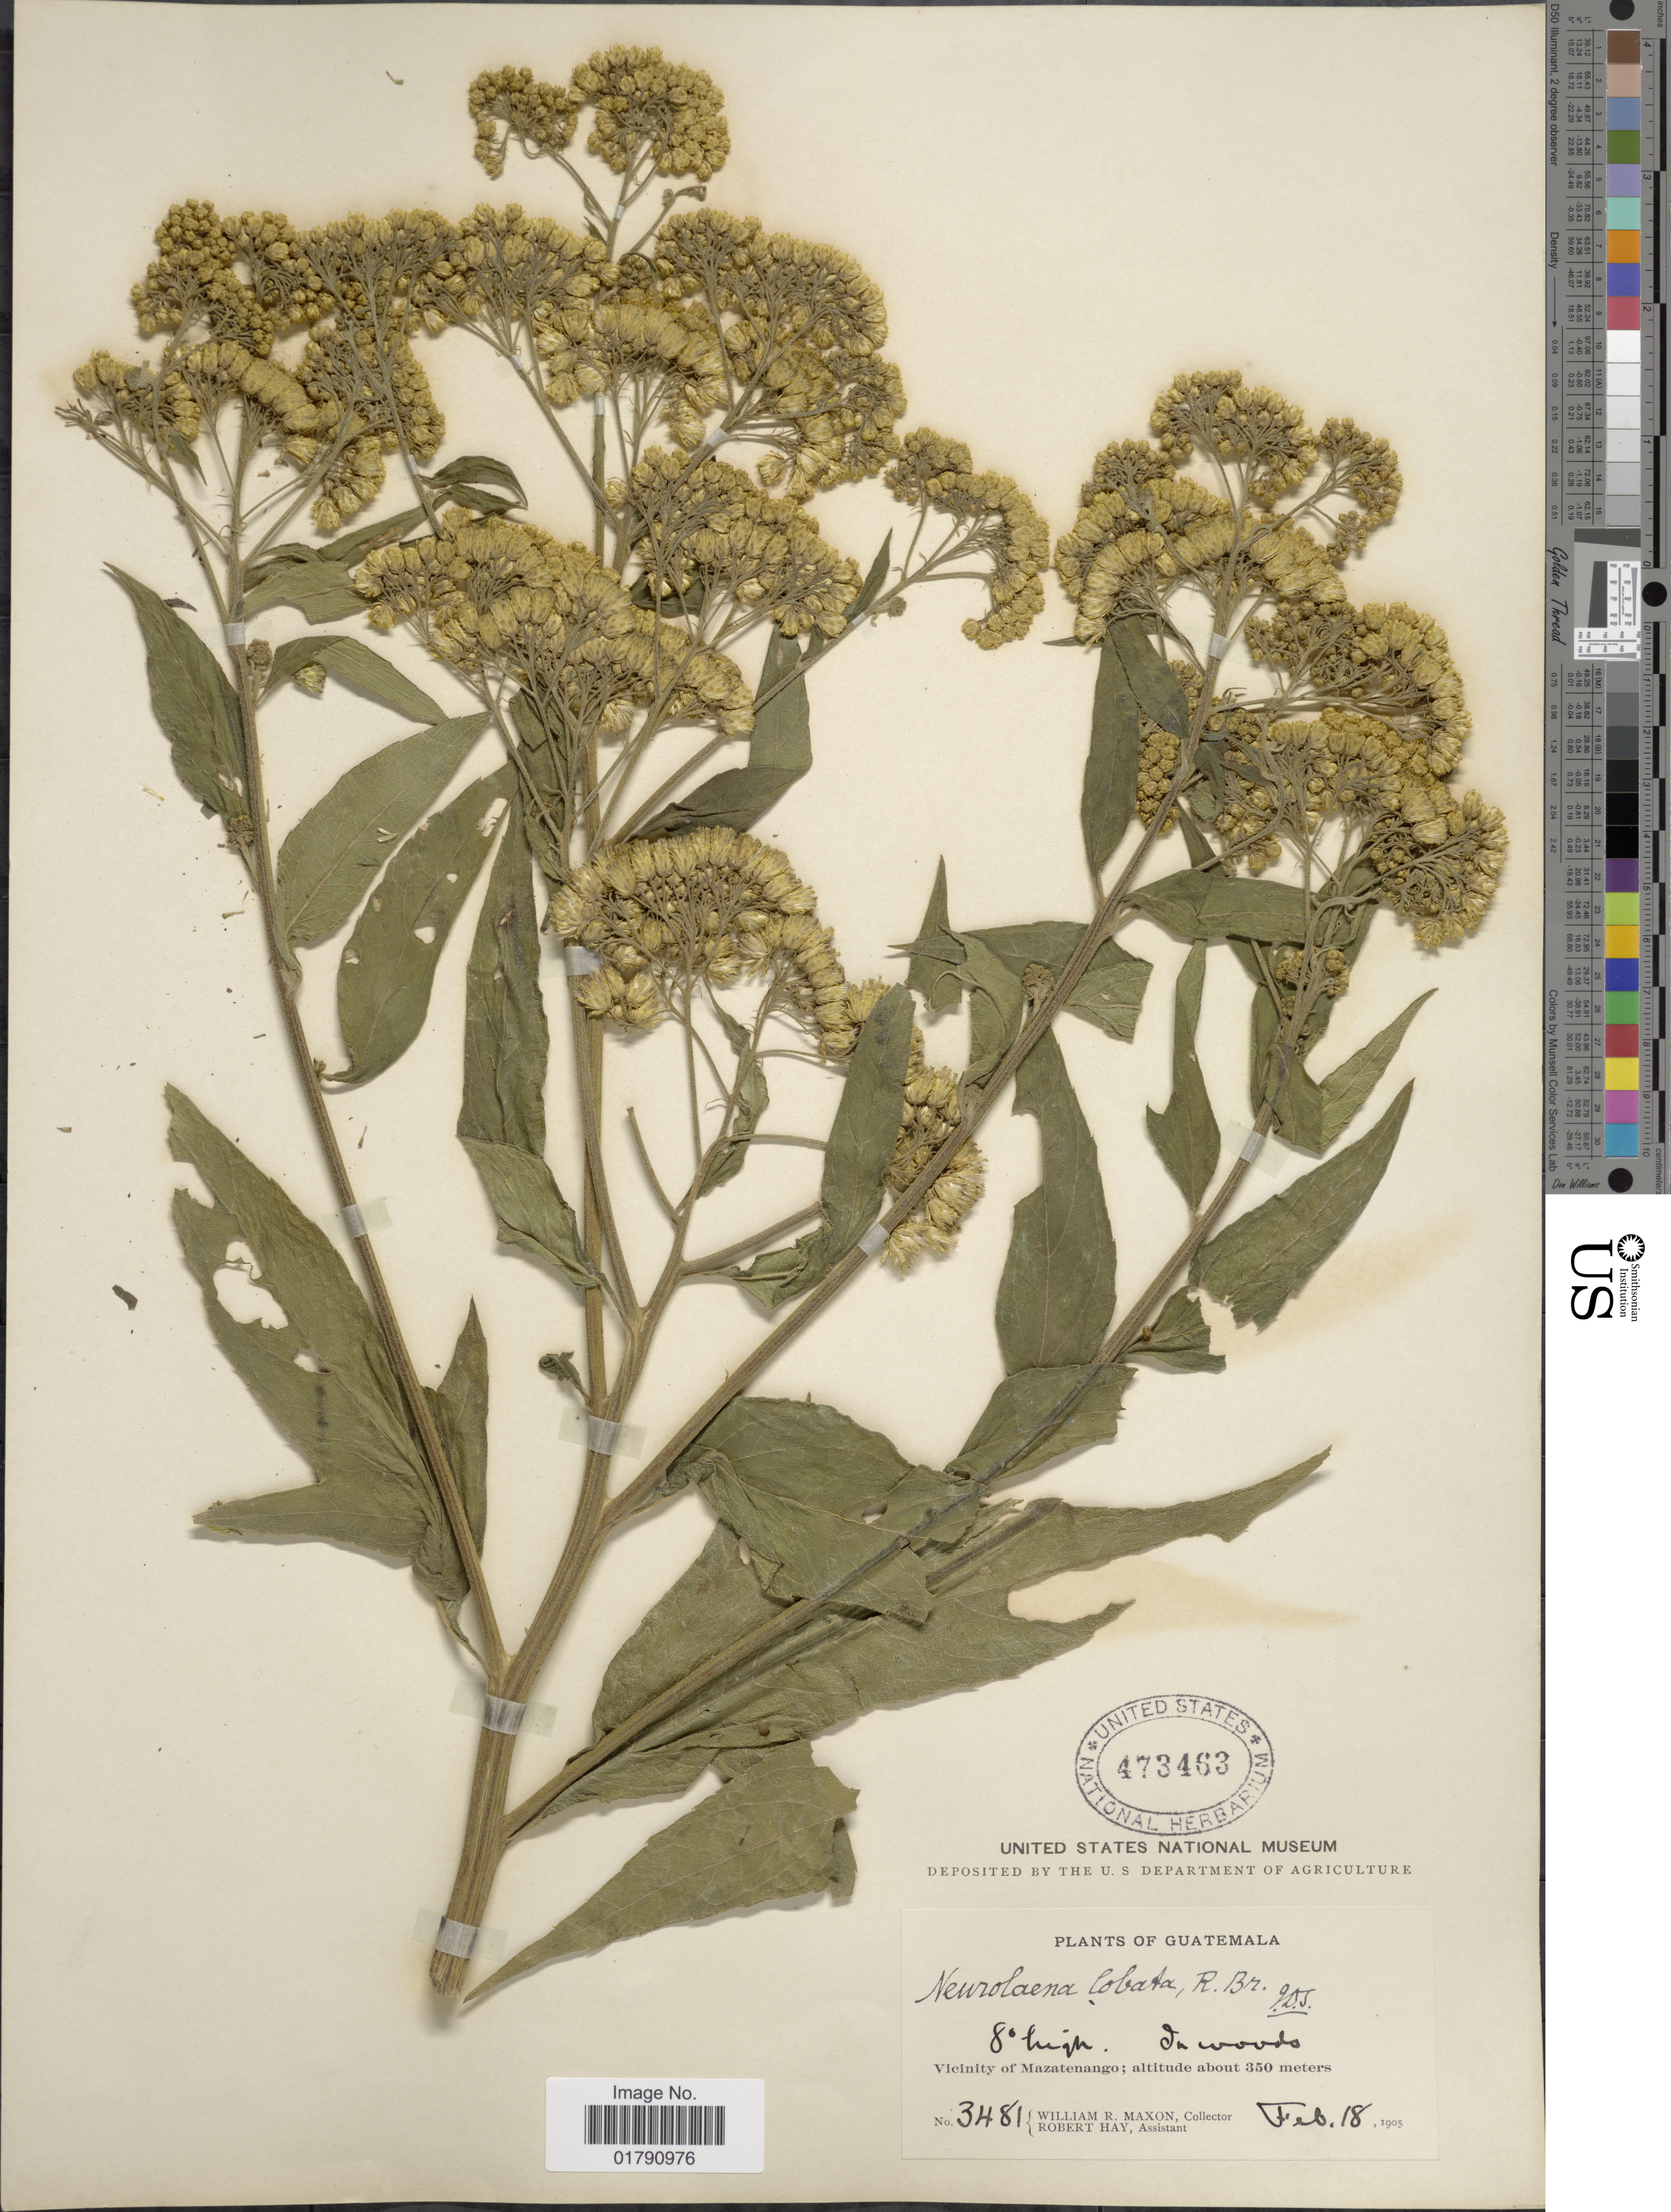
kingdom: Plantae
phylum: Tracheophyta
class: Magnoliopsida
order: Asterales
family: Asteraceae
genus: Neurolaena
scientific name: Neurolaena lobata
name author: (L.) R. Br. ex Cass.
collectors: W. R. Maxon & R. Hay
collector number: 3481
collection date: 1905-02-18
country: Guatemala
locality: Vicinity of Mazatenango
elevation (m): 350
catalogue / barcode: US 473463